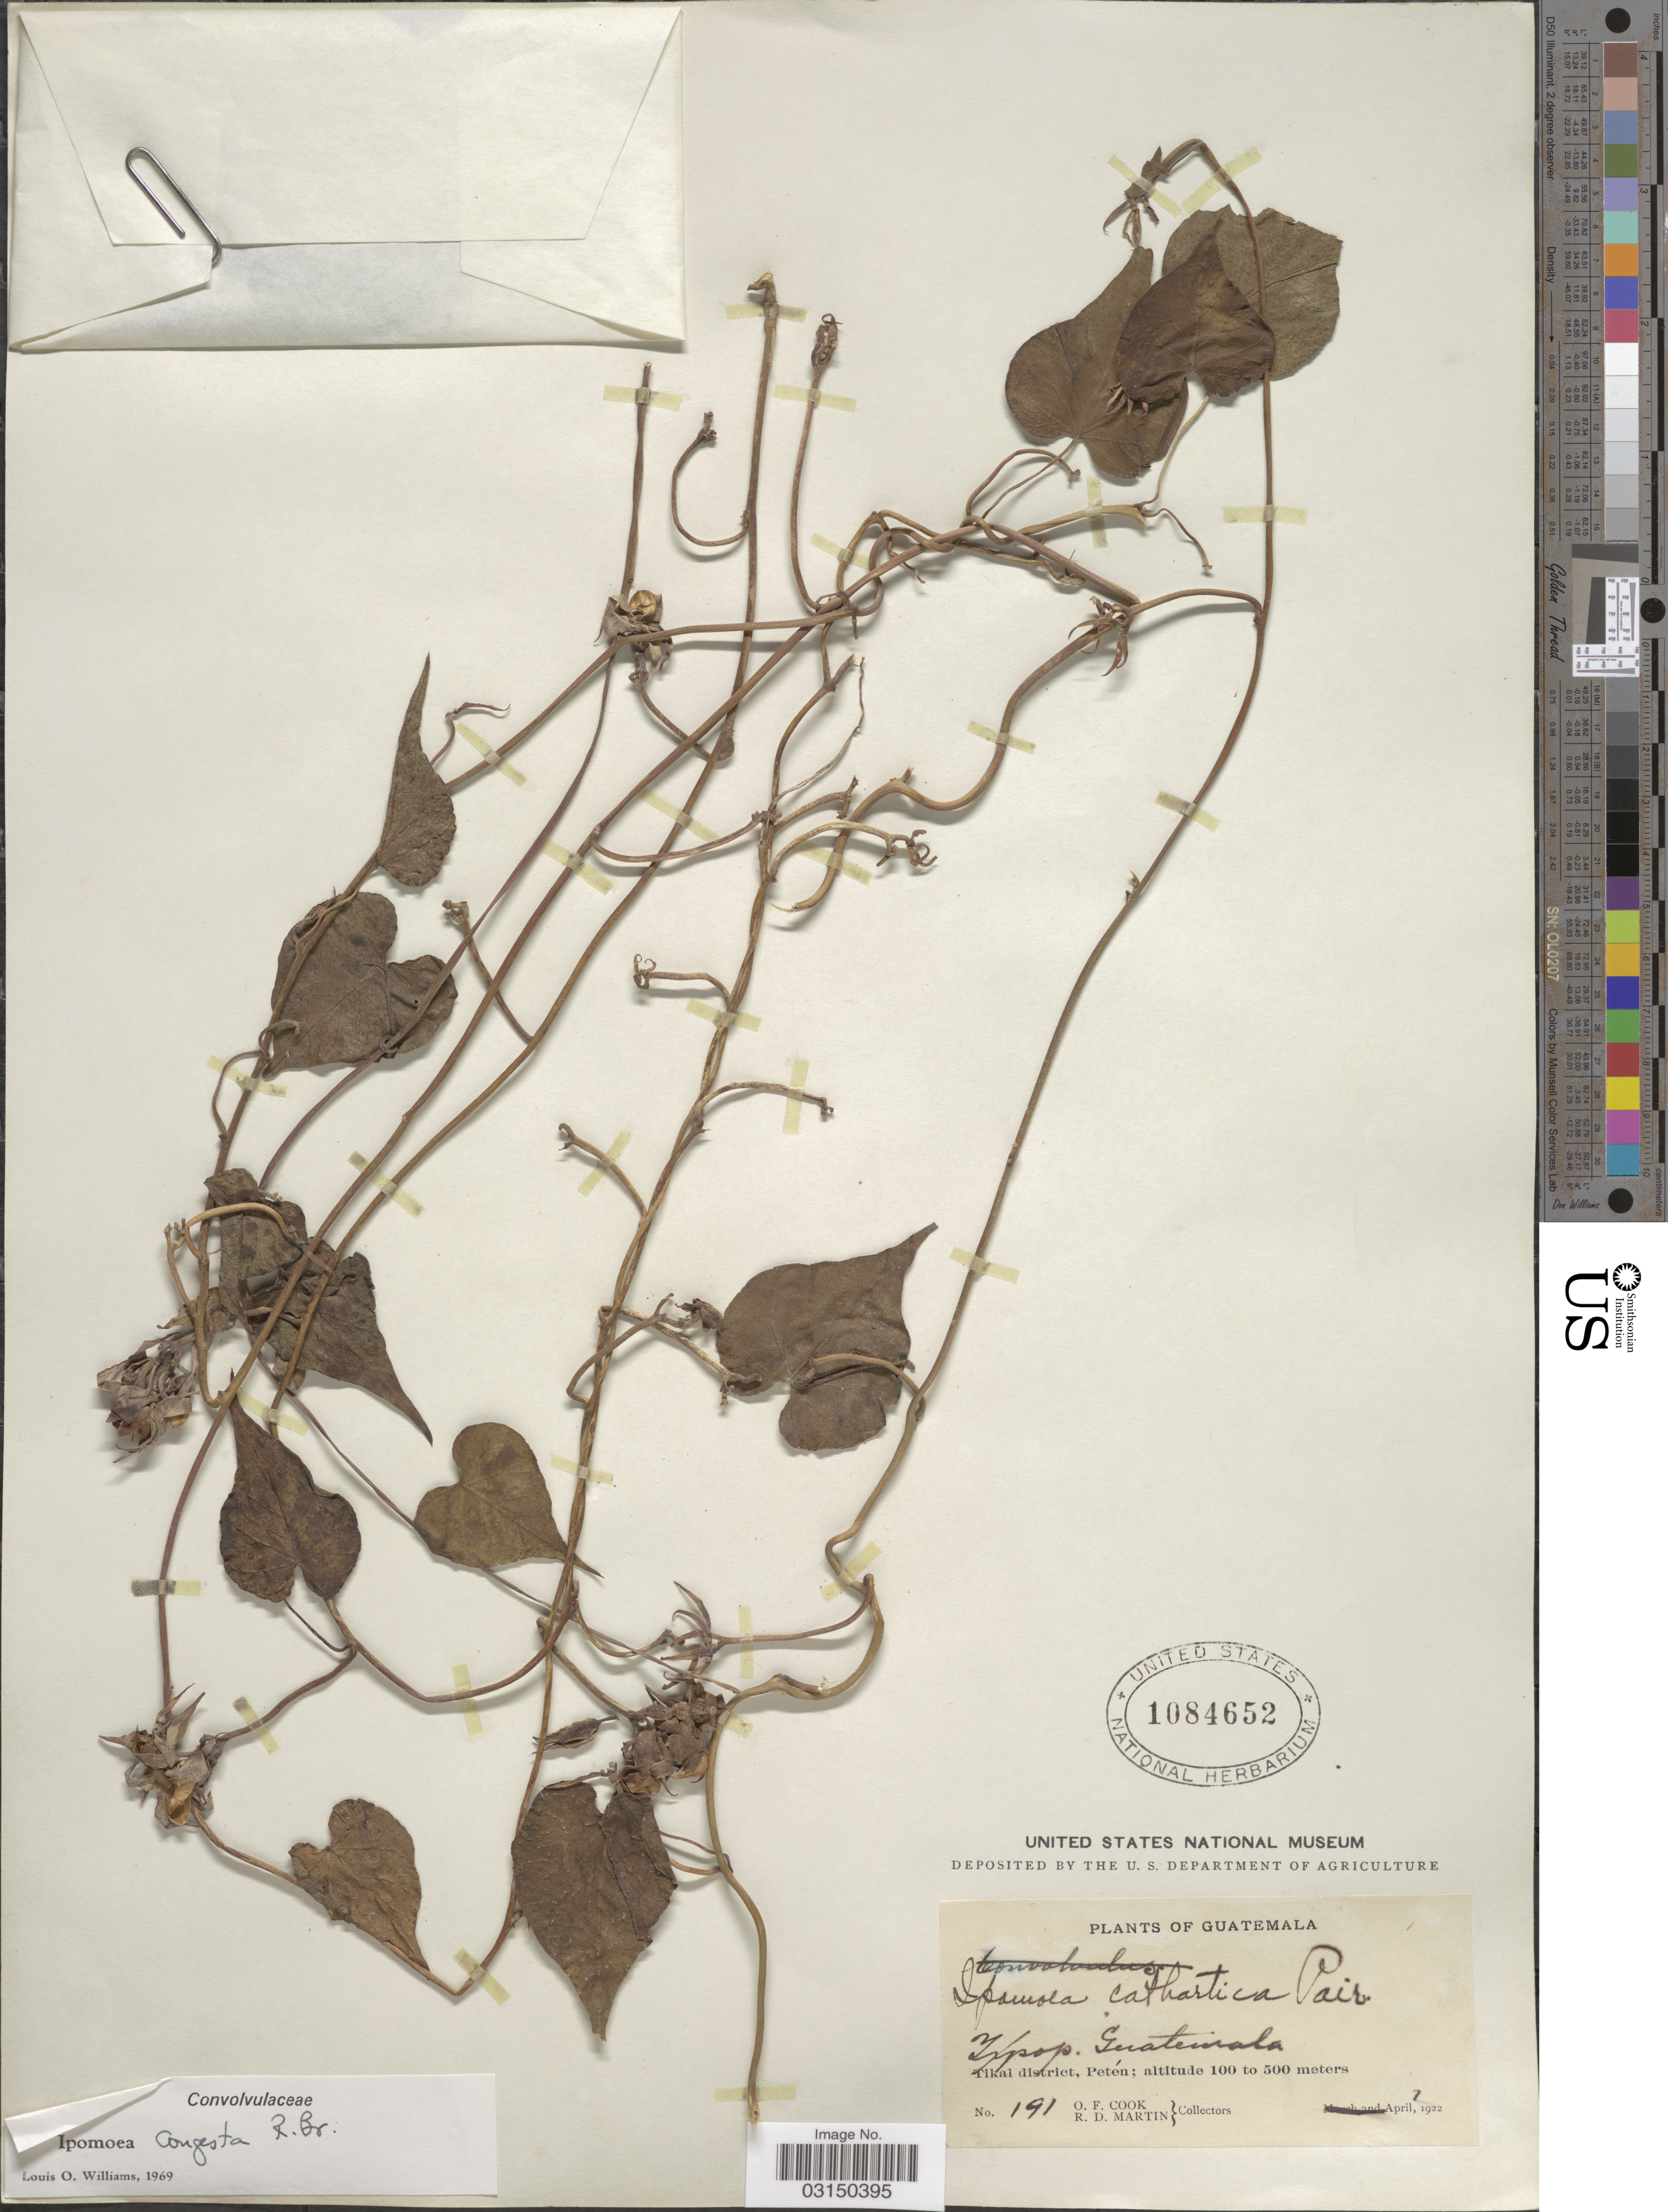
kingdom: Plantae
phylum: Tracheophyta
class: Magnoliopsida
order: Solanales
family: Convolvulaceae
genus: Ipomoea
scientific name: Ipomoea indica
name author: (Burm.) Merr.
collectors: O. F. Cook & R. D. Martin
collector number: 191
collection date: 1922-04-02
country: Guatemala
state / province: El Petén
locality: Ixpop. Tikal district, Petén.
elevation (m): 100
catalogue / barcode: US 1084652